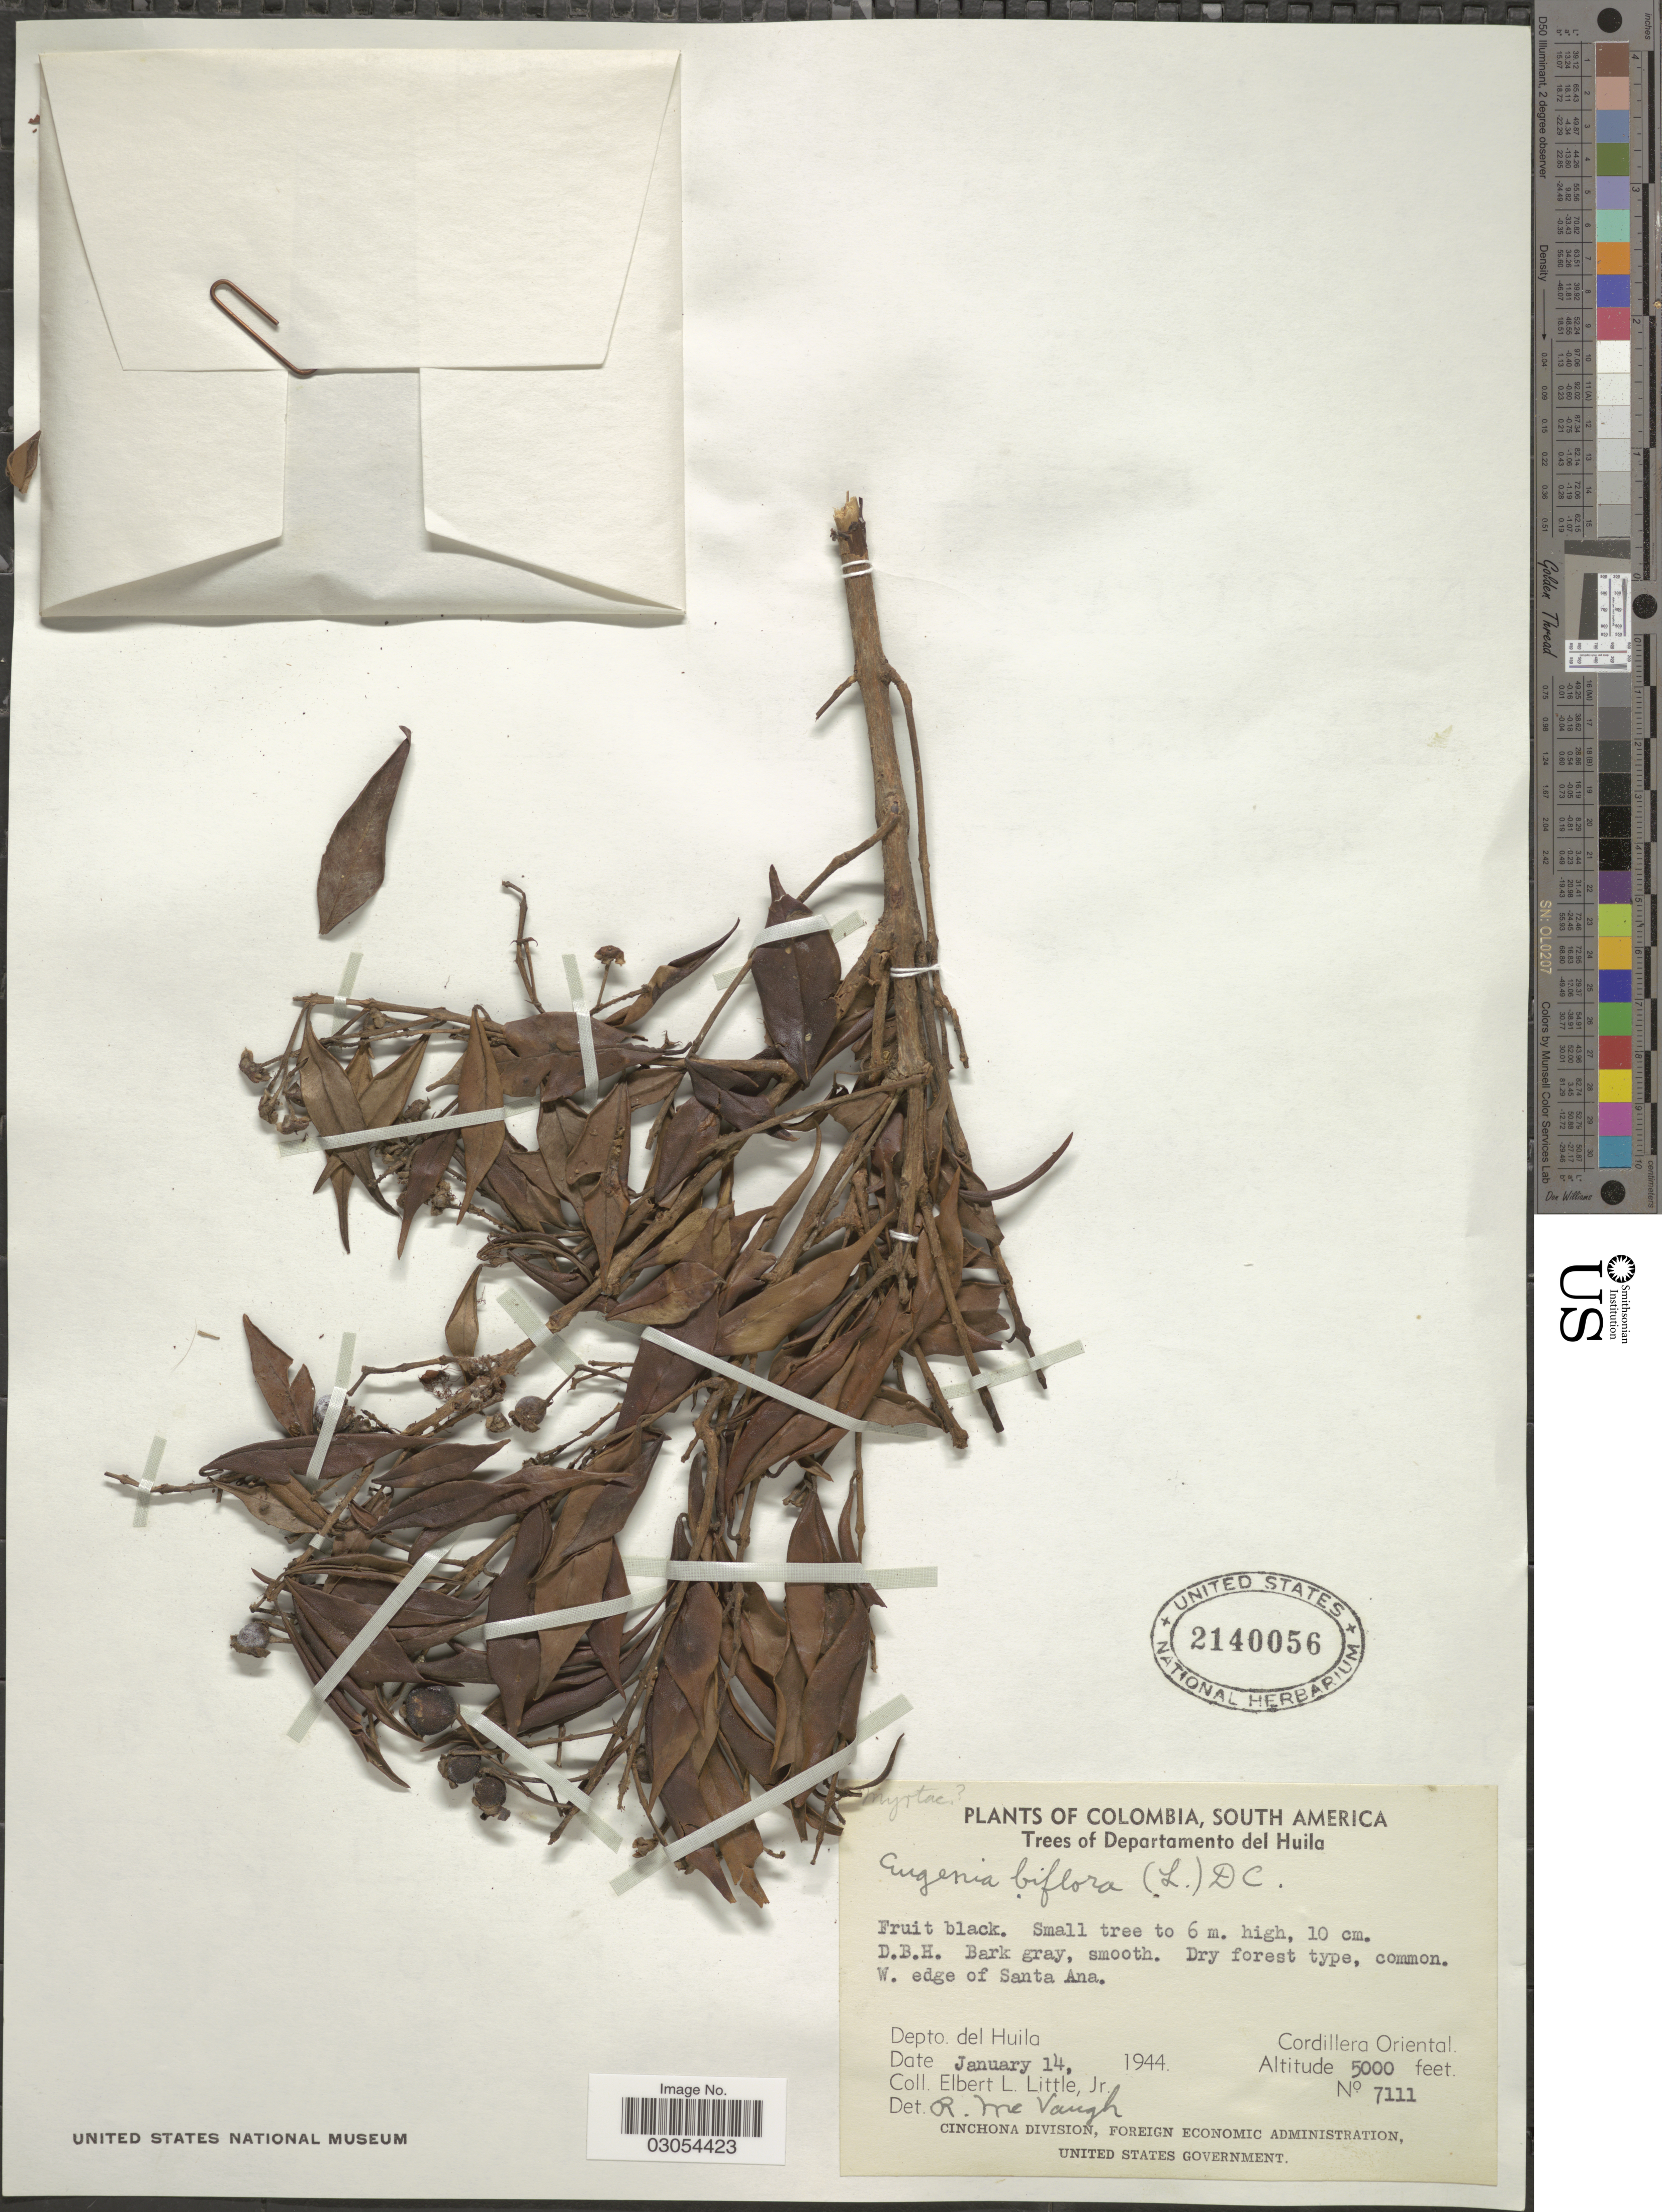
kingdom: Plantae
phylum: Tracheophyta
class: Magnoliopsida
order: Myrtales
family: Myrtaceae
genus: Eugenia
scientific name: Eugenia biflora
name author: (L.) DC.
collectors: E. L. Little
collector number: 7111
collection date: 1944-01-14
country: Colombia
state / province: Huila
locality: Departamento del Huila. W. edge of Santa Ana. Depto. del Huila. Cordillera Oriental.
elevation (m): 1524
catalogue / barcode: US 2140056